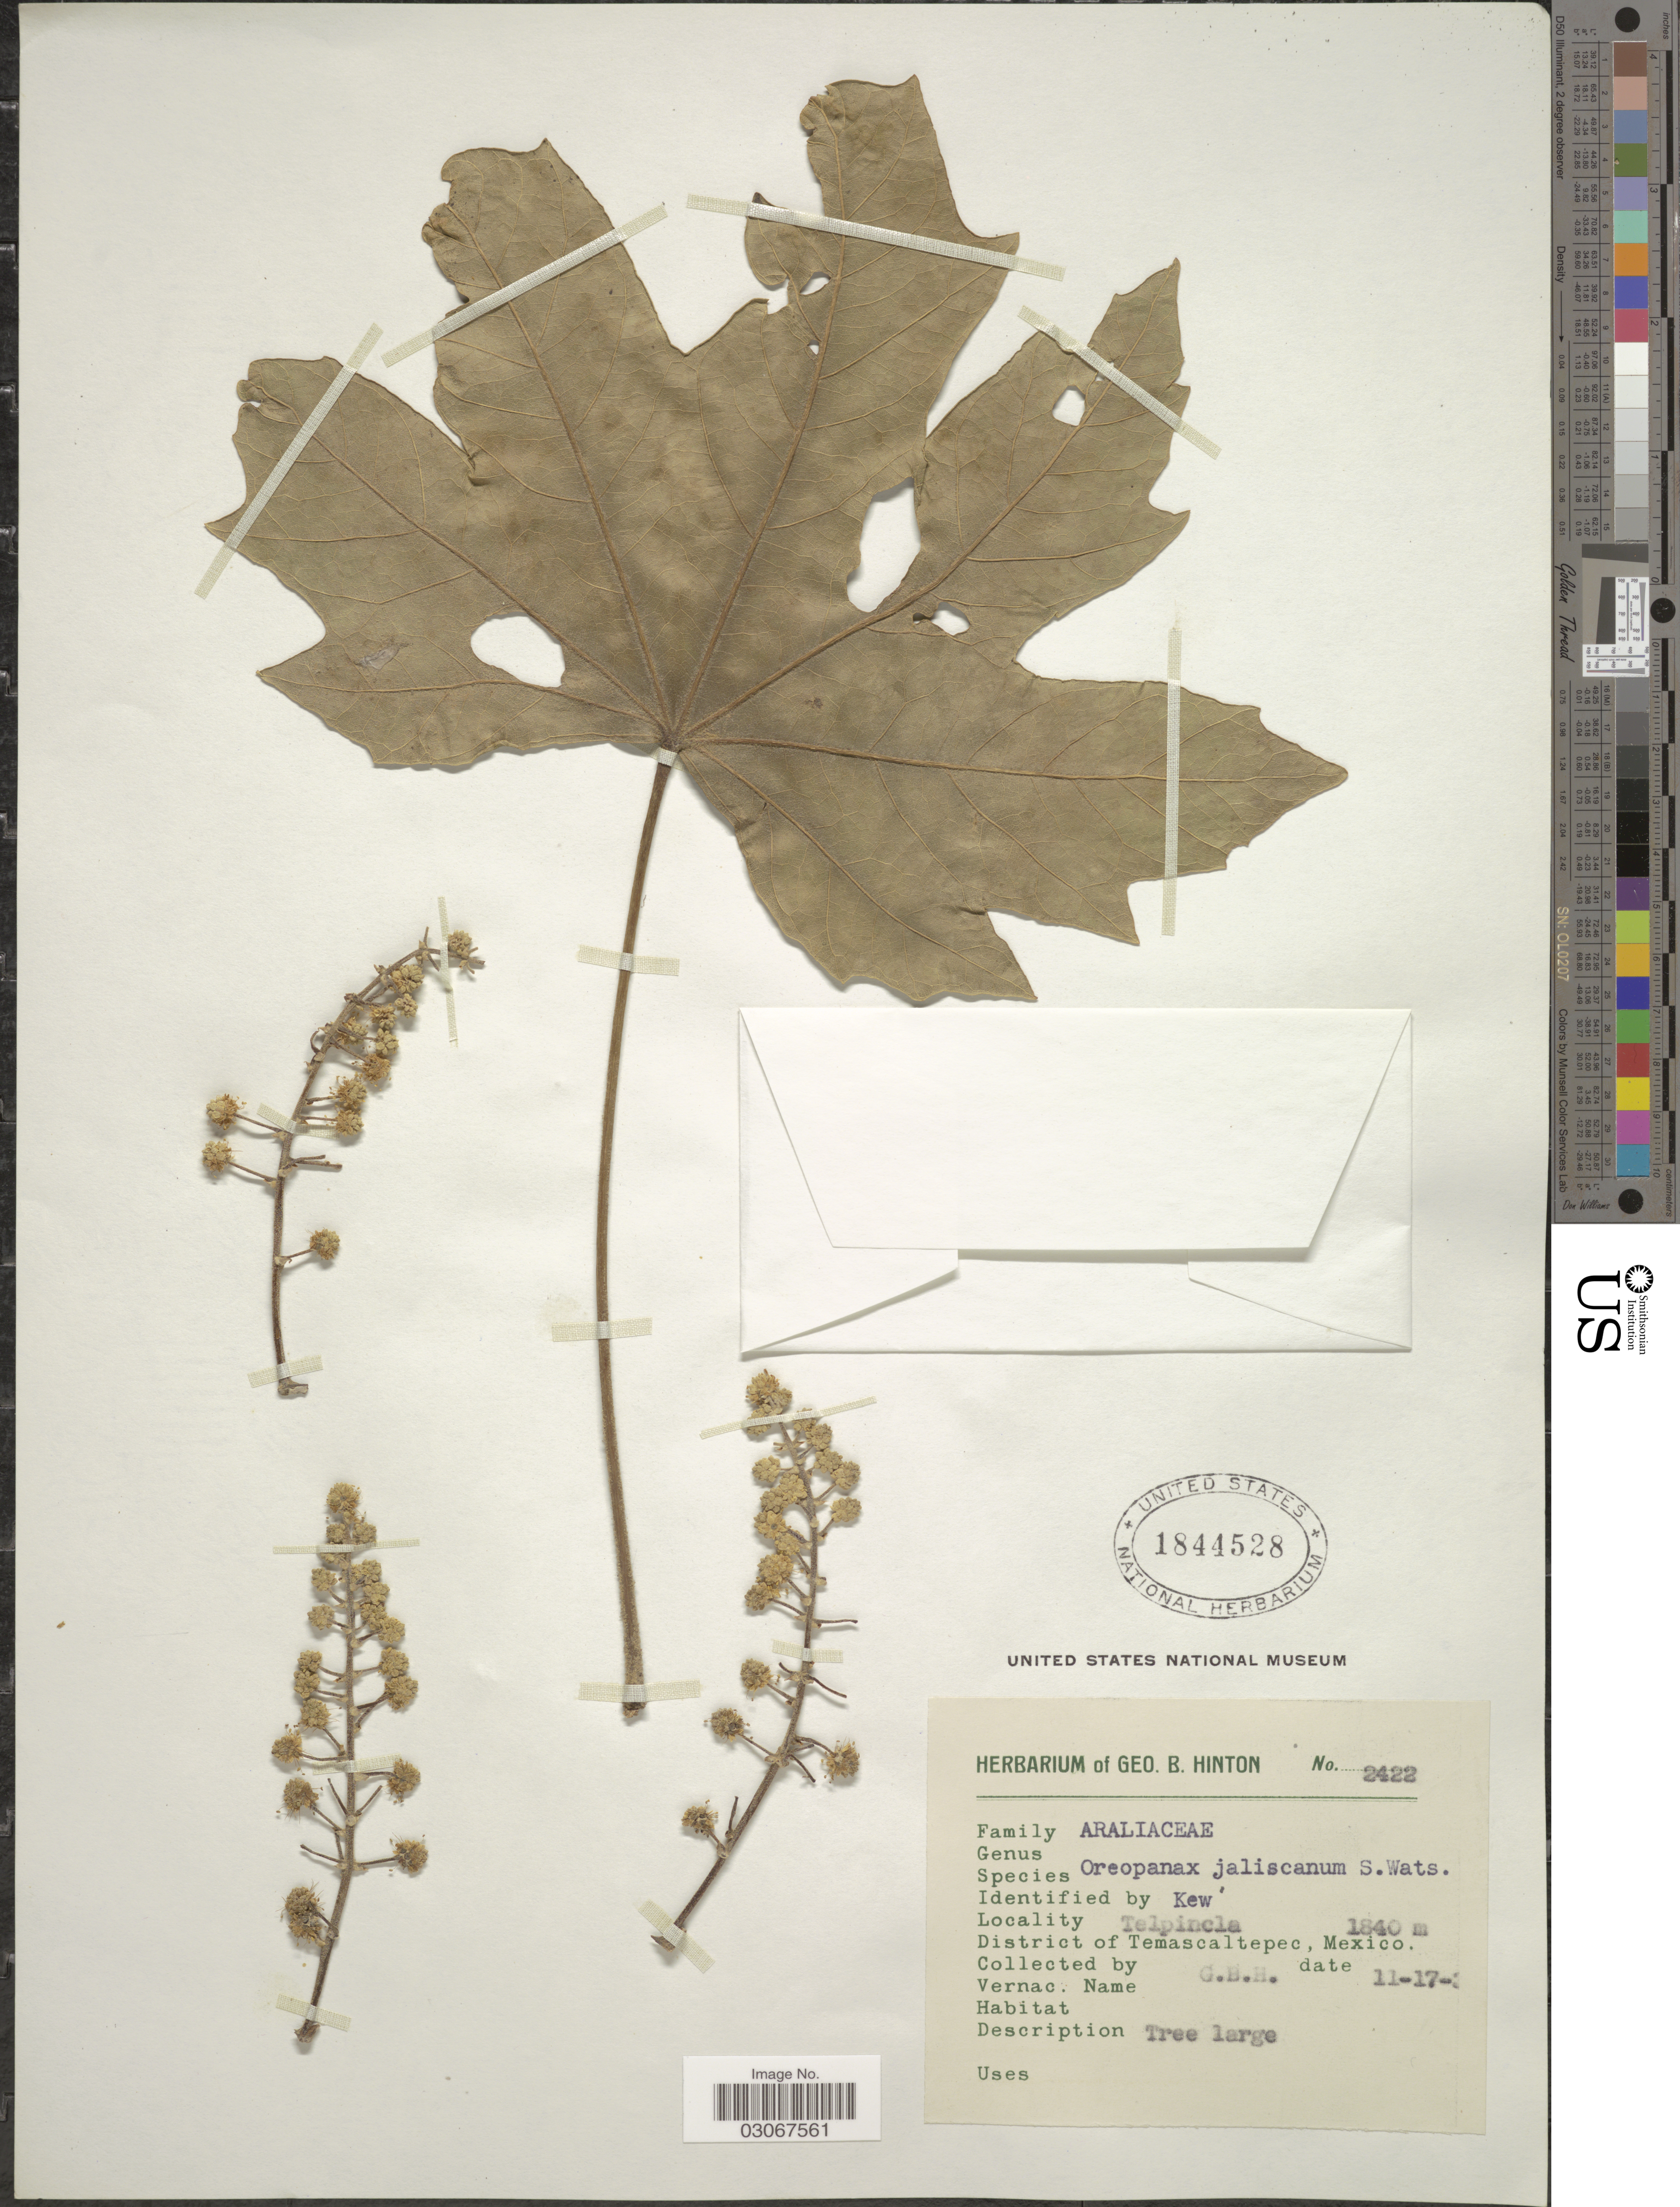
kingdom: Plantae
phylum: Tracheophyta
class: Magnoliopsida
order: Apiales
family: Araliaceae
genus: Oreopanax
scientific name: Oreopanax peltatus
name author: Linden ex Regel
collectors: G. B. Hinton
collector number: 2422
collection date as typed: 11-17-3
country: Mexico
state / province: México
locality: Telpincla, District of Temascaltepec.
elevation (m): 1840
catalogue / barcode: US 1844528